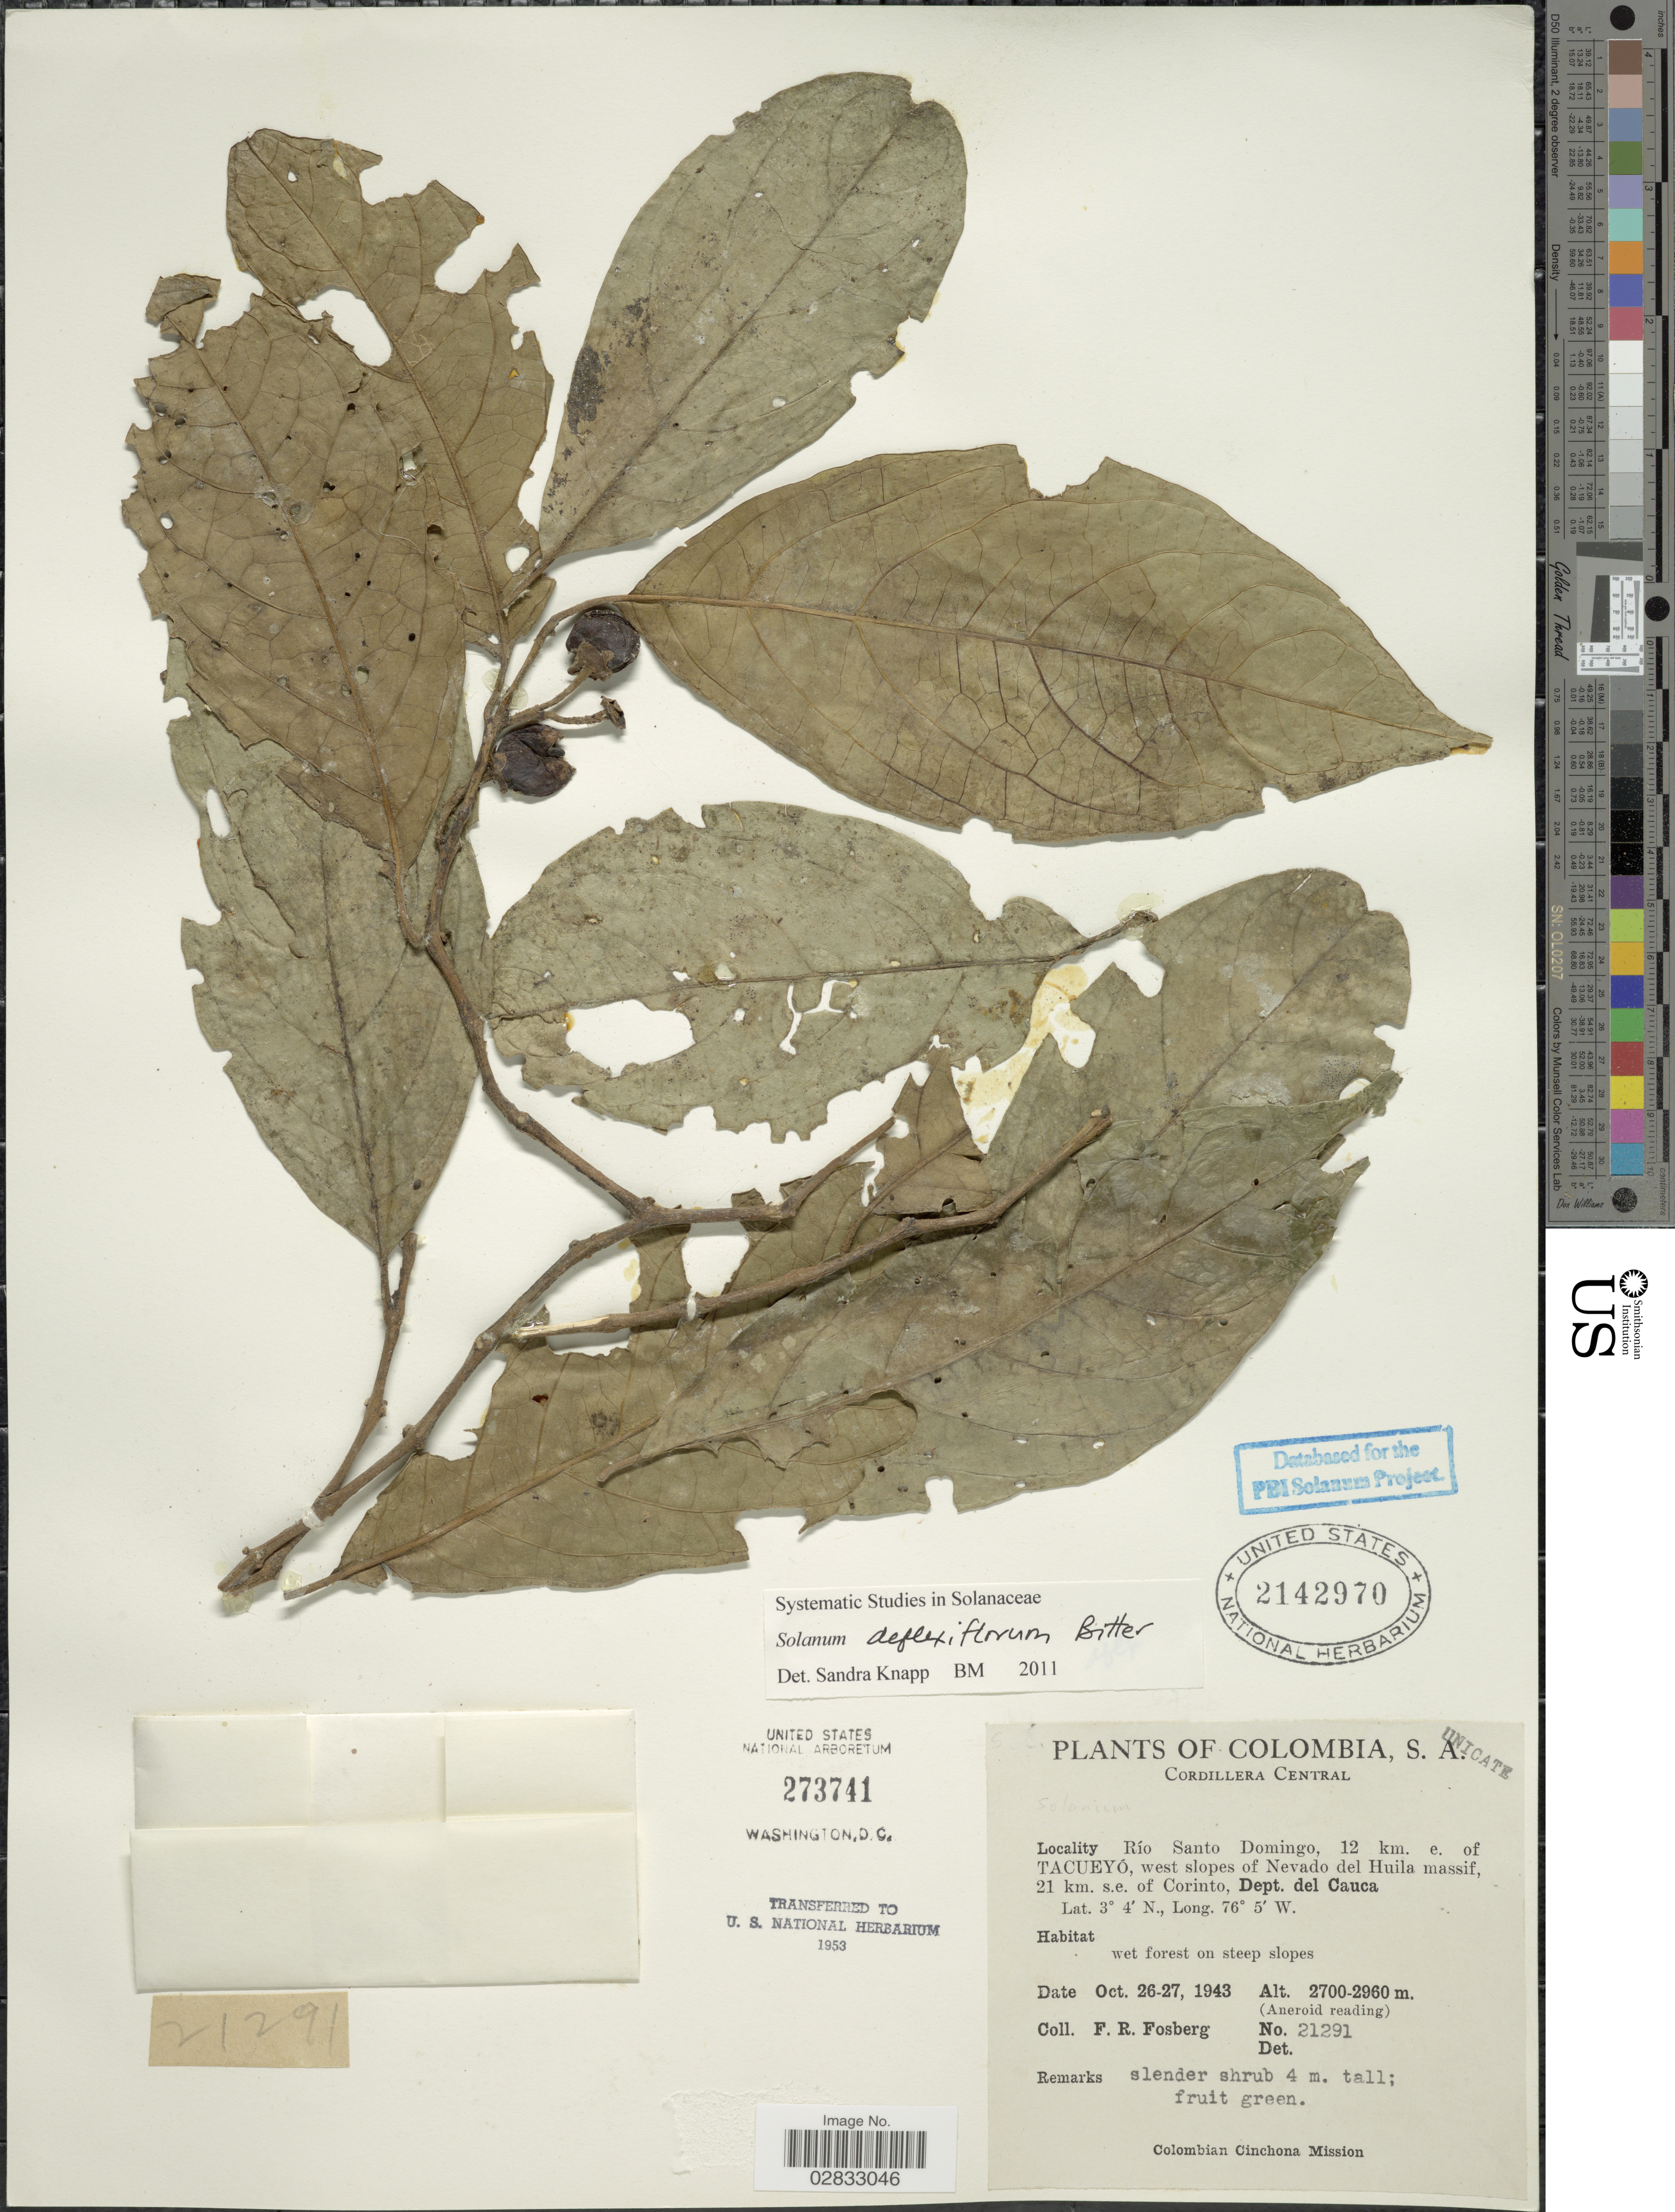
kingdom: Plantae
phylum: Tracheophyta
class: Magnoliopsida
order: Solanales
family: Solanaceae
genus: Solanum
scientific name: Solanum deflexiflorum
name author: Bitter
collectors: F. R. Fosberg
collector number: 21291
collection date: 1943-10-26/1943-10-27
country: Colombia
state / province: Cauca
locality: Cordillera Central. Río Santo Domingo,12 km. e. of. Tacueyó, west slopes of Nevado del Huila massif, 21 km. s.e. of Corinto, Dept. del Cauca.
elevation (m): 2700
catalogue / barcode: US 2142970